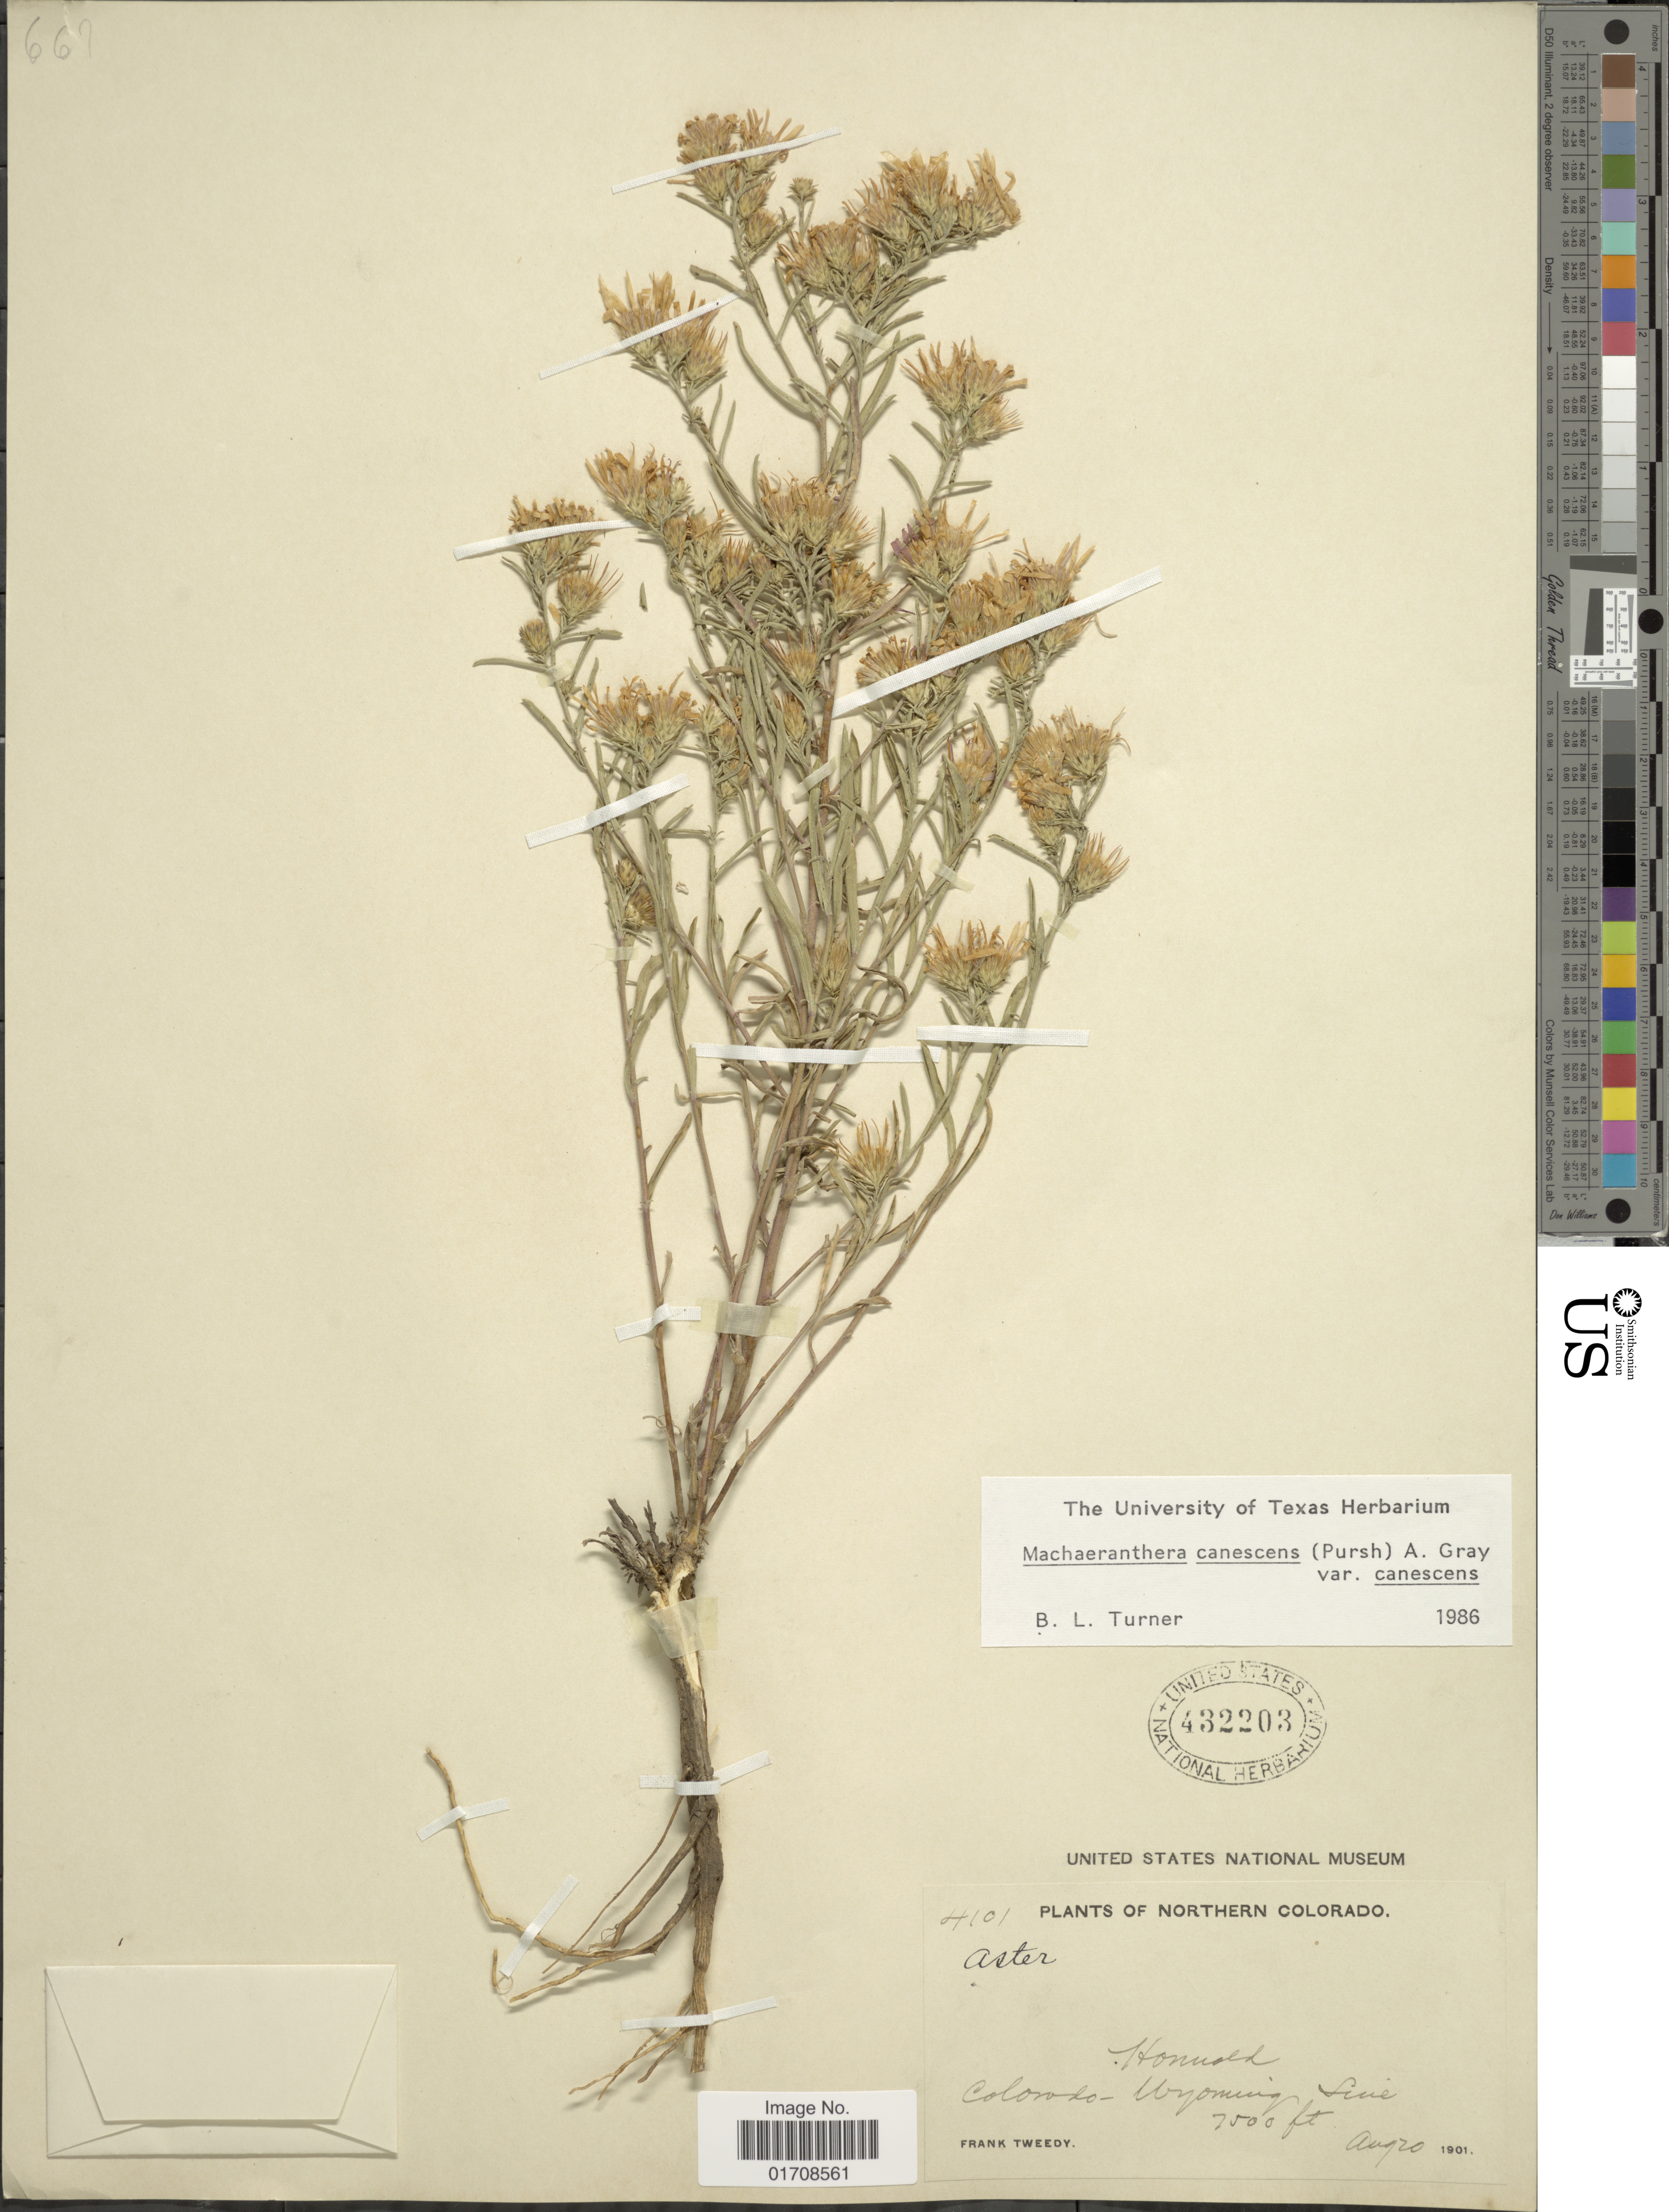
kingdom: Plantae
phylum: Tracheophyta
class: Magnoliopsida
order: Asterales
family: Asteraceae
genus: Machaeranthera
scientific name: Machaeranthera canescens var. canescens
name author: (Pursh) A. Gray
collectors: F. Tweedy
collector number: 4101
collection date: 1901-08-20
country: United States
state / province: Colorado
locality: Northern Colorado, Honnold, Colorado-Wyoming Line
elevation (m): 2286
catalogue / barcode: US 432203